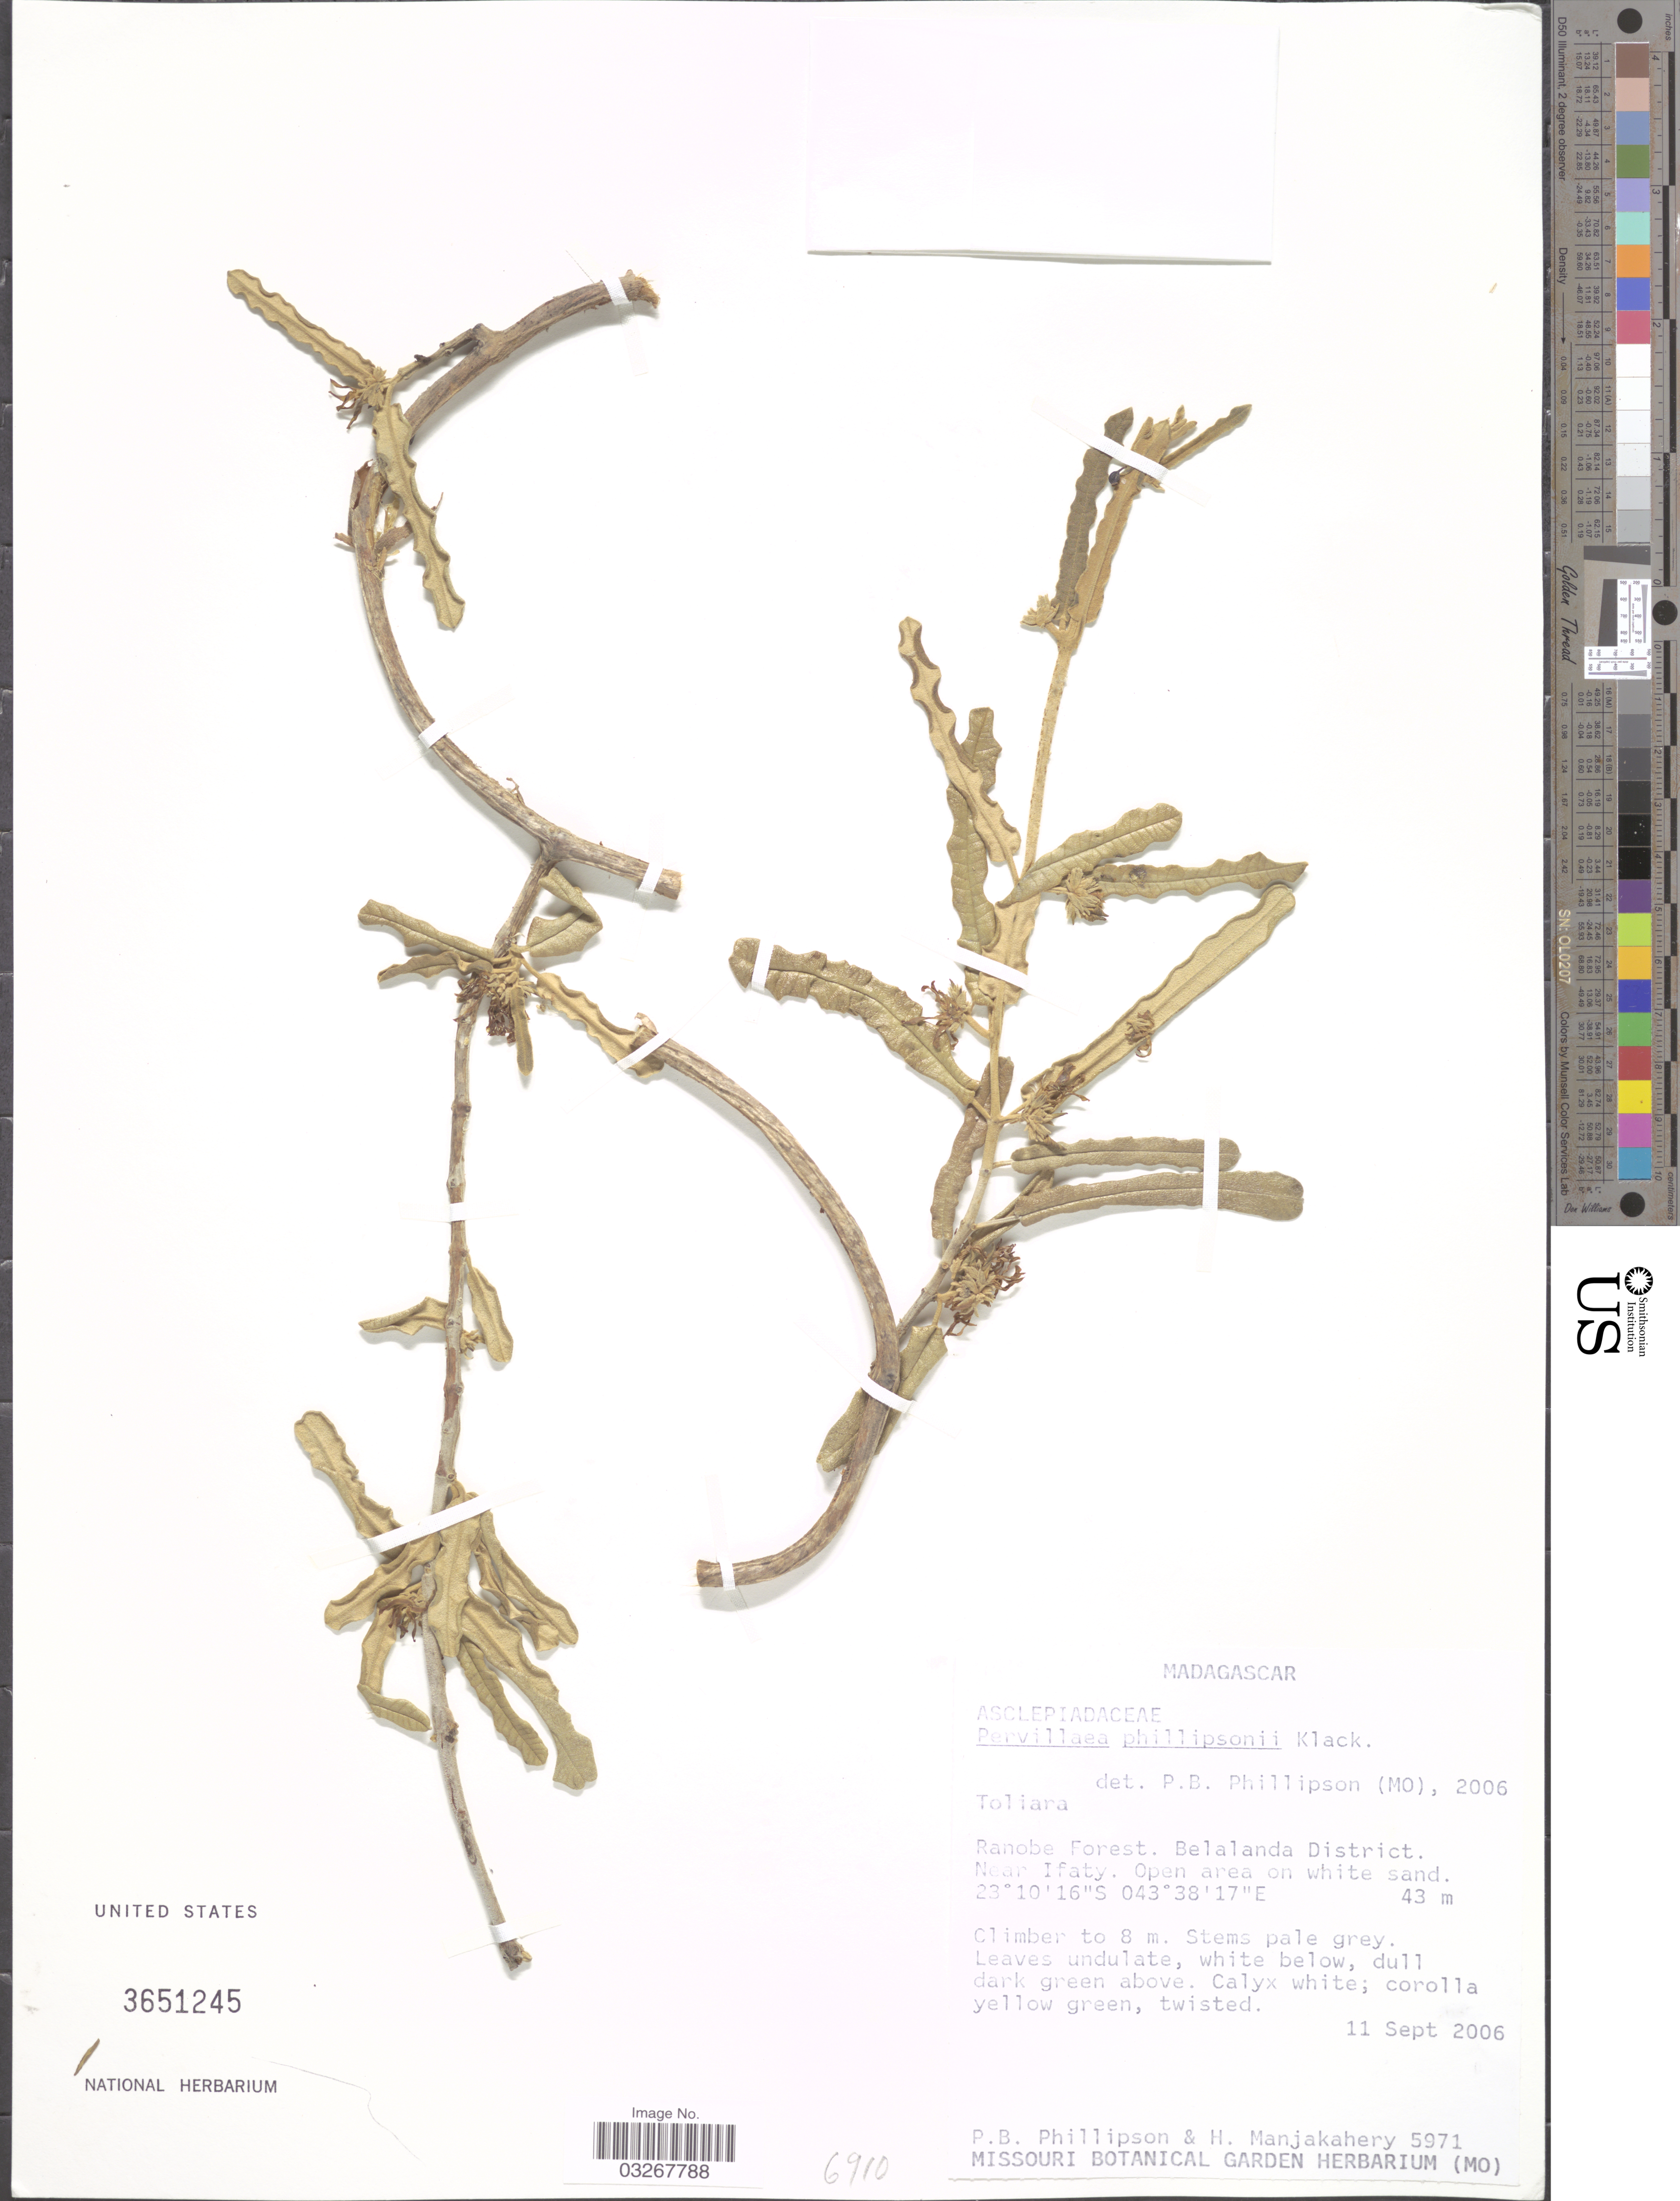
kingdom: Plantae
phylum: Tracheophyta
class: Magnoliopsida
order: Gentianales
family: Apocynaceae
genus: Pervillaea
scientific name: Pervillaea phillipsonii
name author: Klack.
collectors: P. B. Phillipson & H. N. Manjakahery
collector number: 5971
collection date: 2006-09-11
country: Madagascar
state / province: Atsimo-Andrefana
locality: Ranobe Forest. Belalanda District. Near Ifaty.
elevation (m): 43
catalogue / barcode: US 3651245